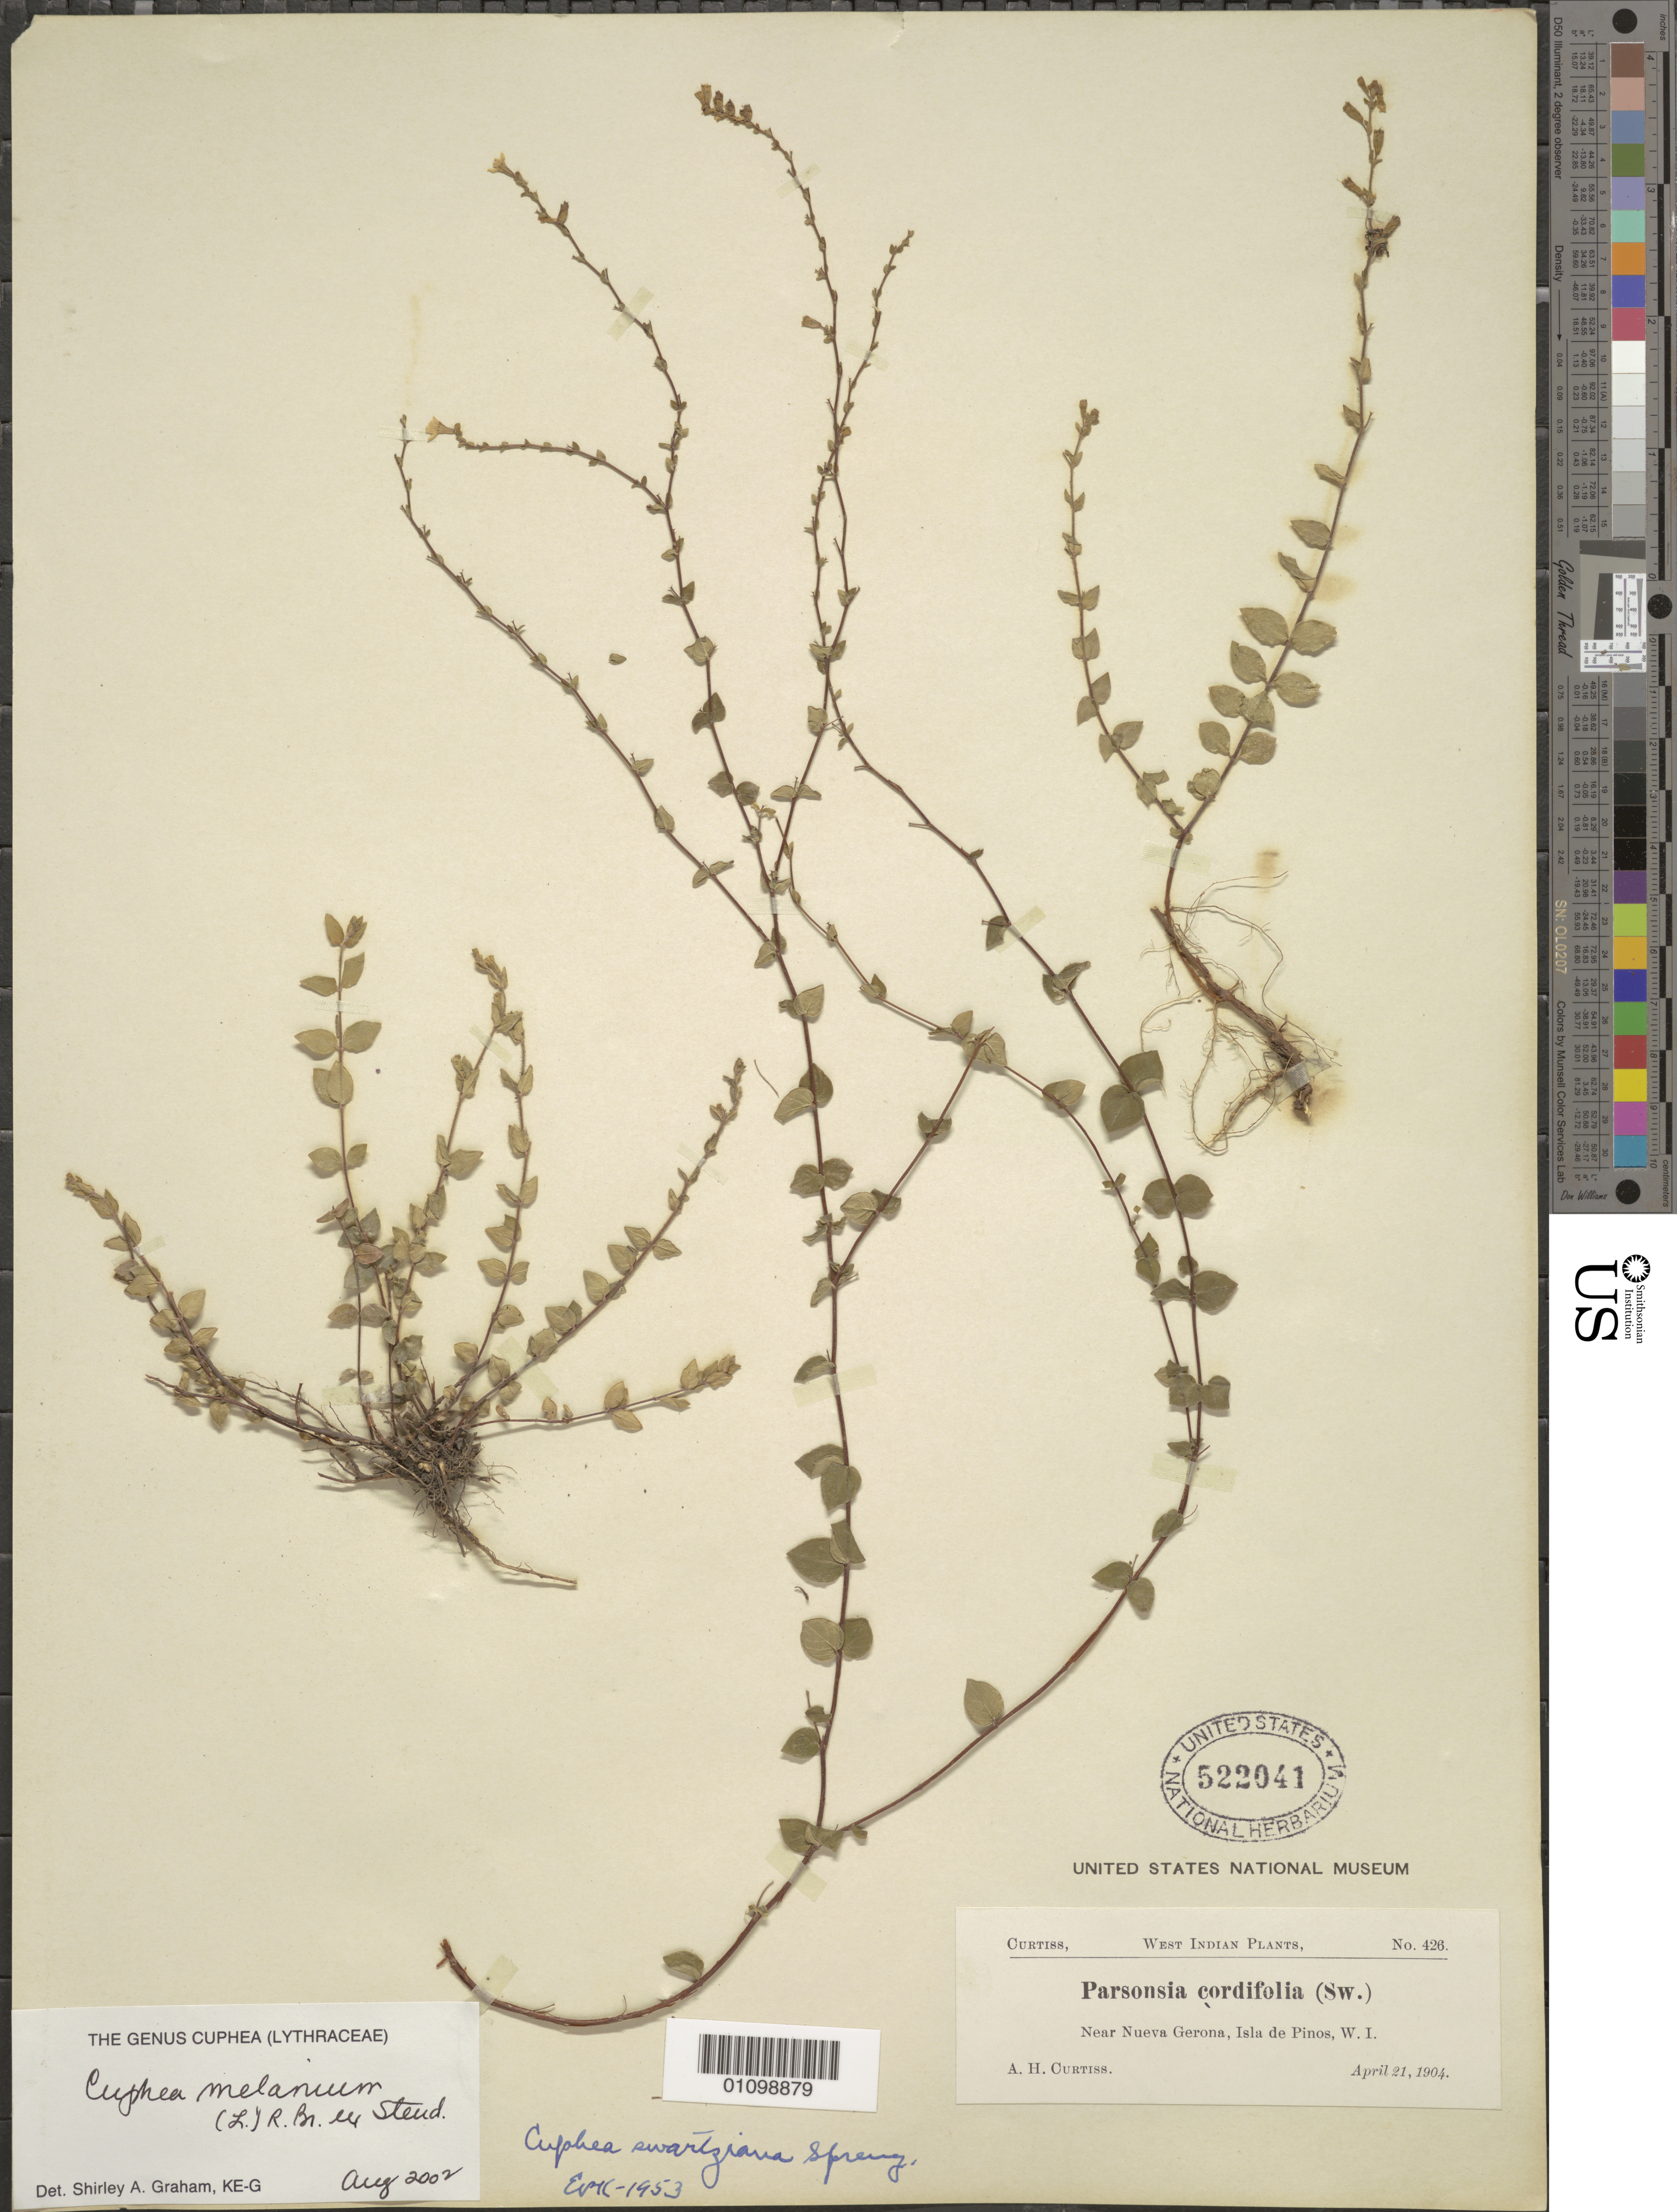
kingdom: Plantae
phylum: Tracheophyta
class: Magnoliopsida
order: Myrtales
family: Lythraceae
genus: Cuphea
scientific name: Cuphea micrantha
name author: Kunth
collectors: A. H. Curtiss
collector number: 426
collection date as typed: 21 Apr 1904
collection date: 1904-04-21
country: Cuba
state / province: Isla de La Juventud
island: Isla de la Juventud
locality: Isle of Pines, Near Nueva Gerona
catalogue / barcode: US 522041